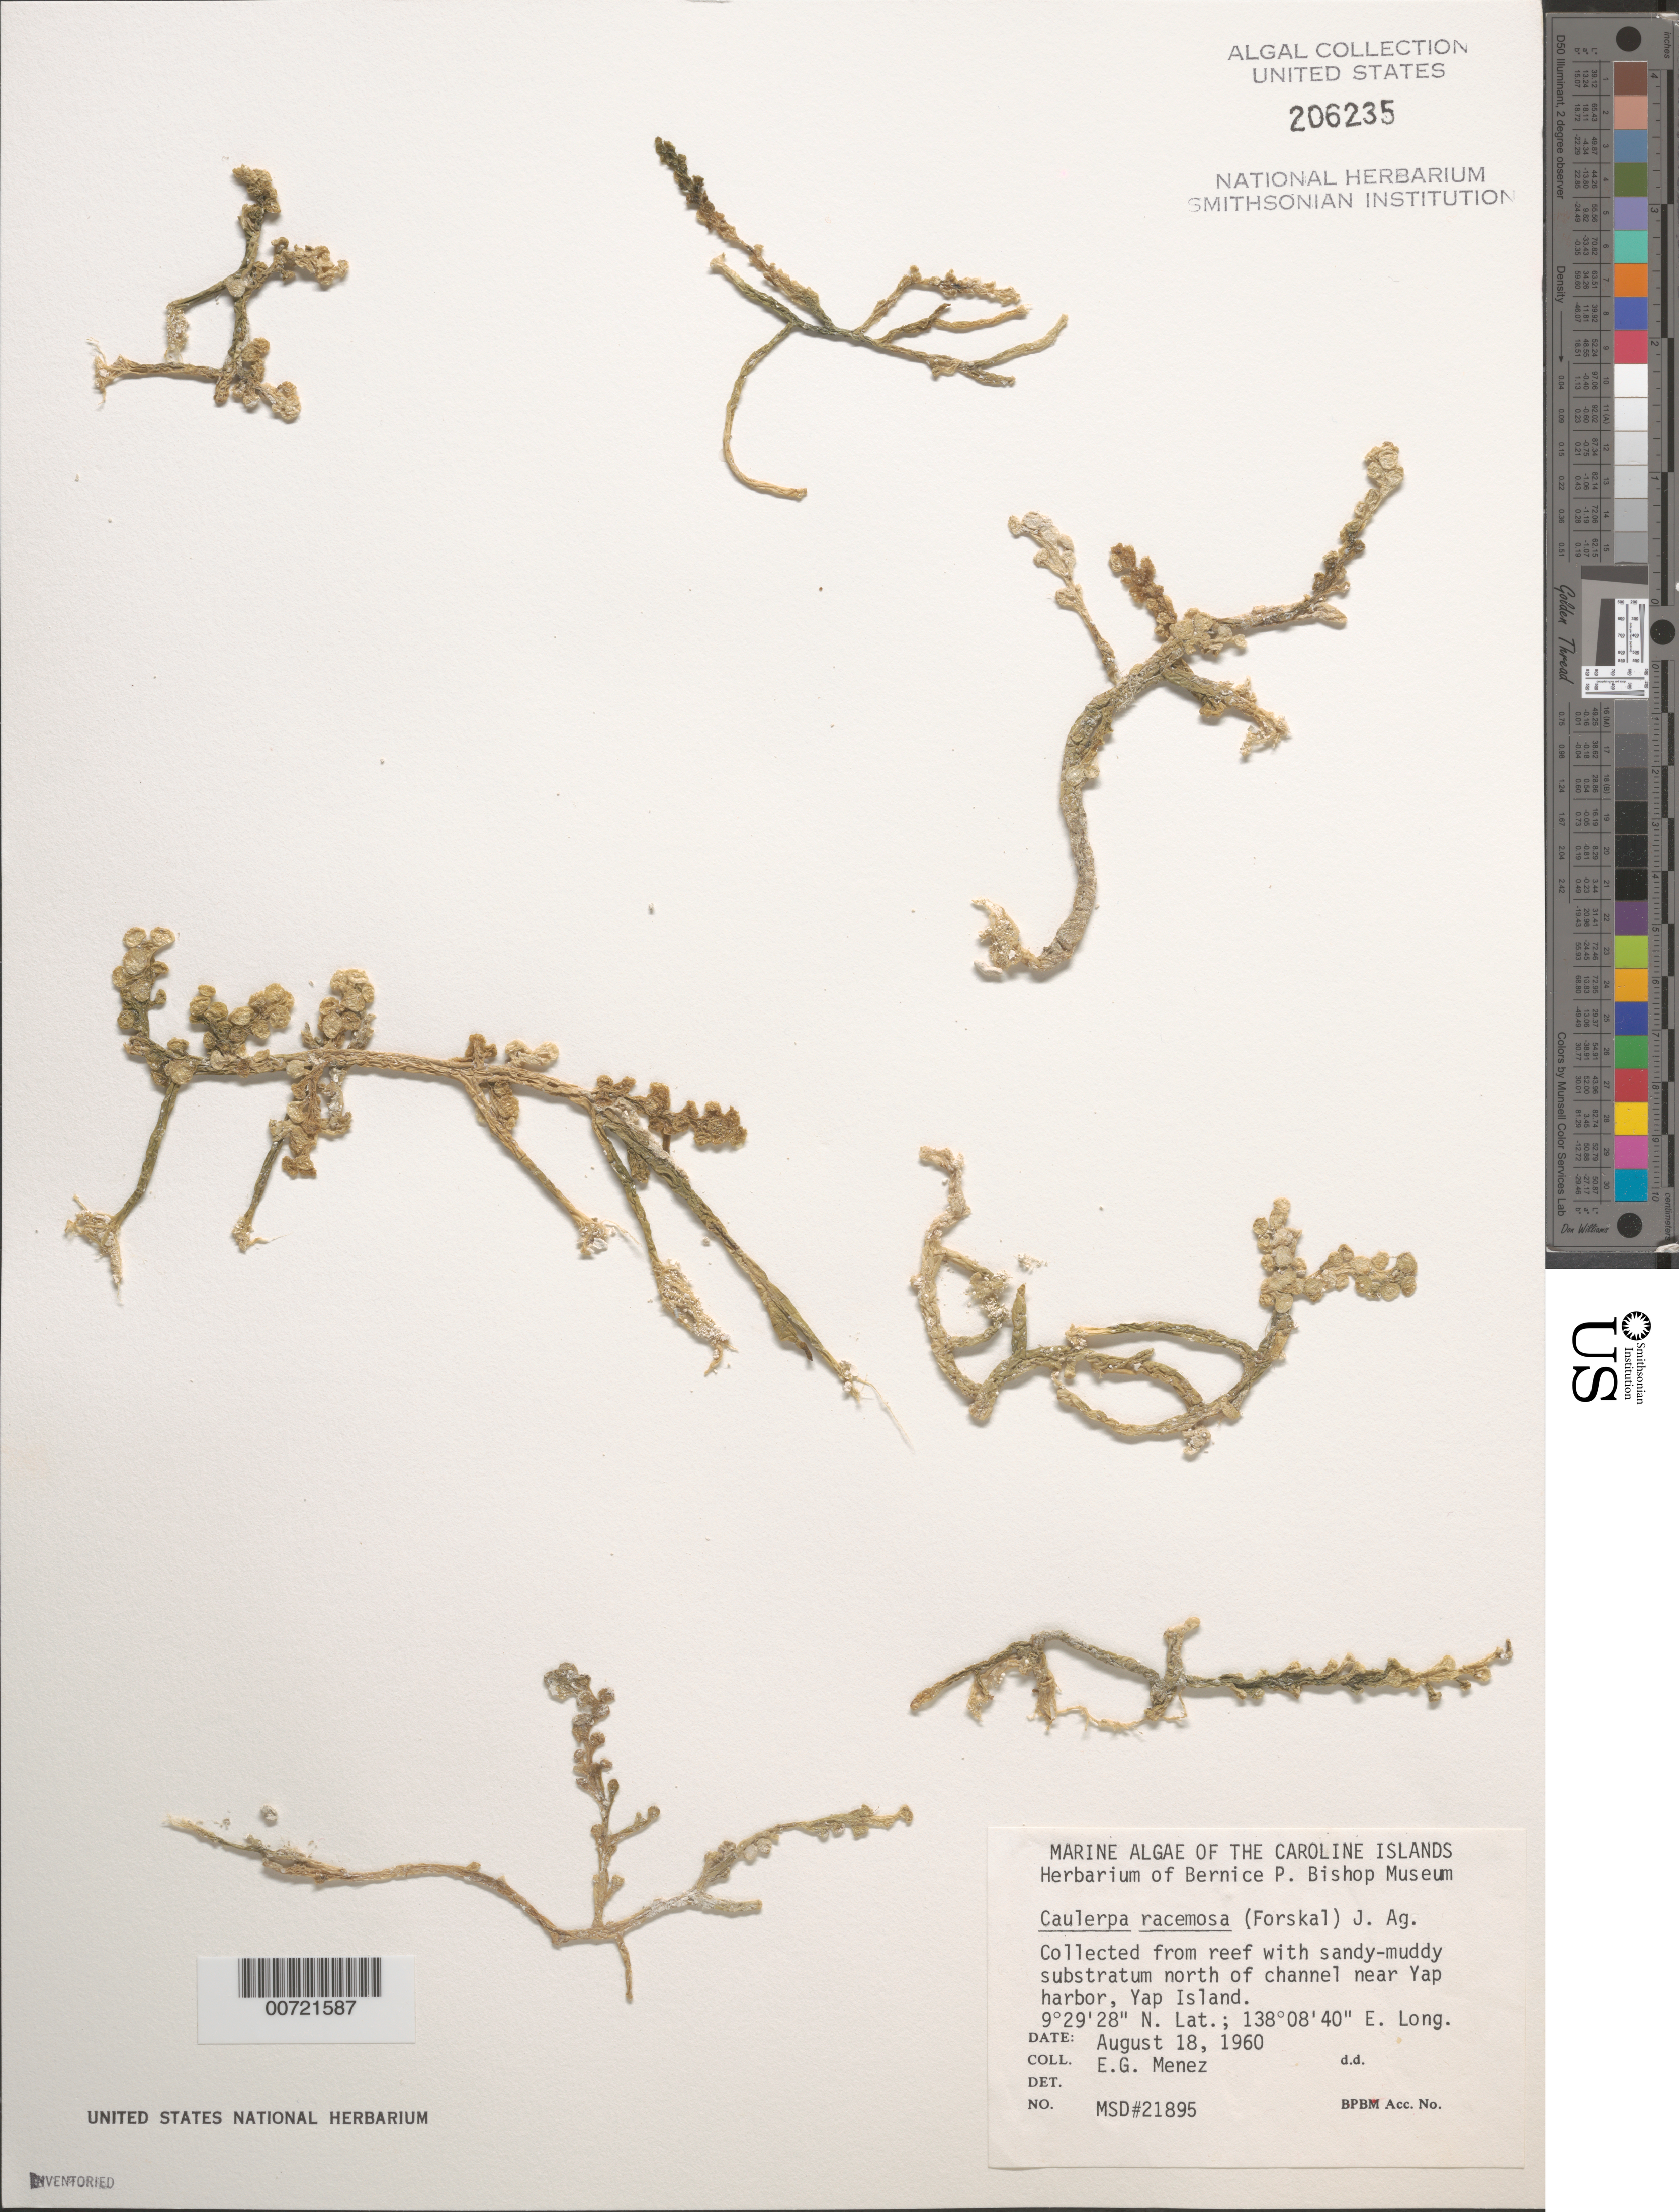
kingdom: Plantae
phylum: Chlorophyta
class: Ulvophyceae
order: Bryopsidales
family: Caulerpaceae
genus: Caulerpa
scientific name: Caulerpa racemosa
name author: (Forssk.) J. Agardh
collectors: Meñez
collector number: MSD 21895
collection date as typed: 18 Aug 1960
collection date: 1960-08-18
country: Micronesia, Federated States of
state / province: Yap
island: Yap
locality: Reef north of channel near Yap Harbor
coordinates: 9 29' 28" N, 138 08' 40" E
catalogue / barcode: US 206235